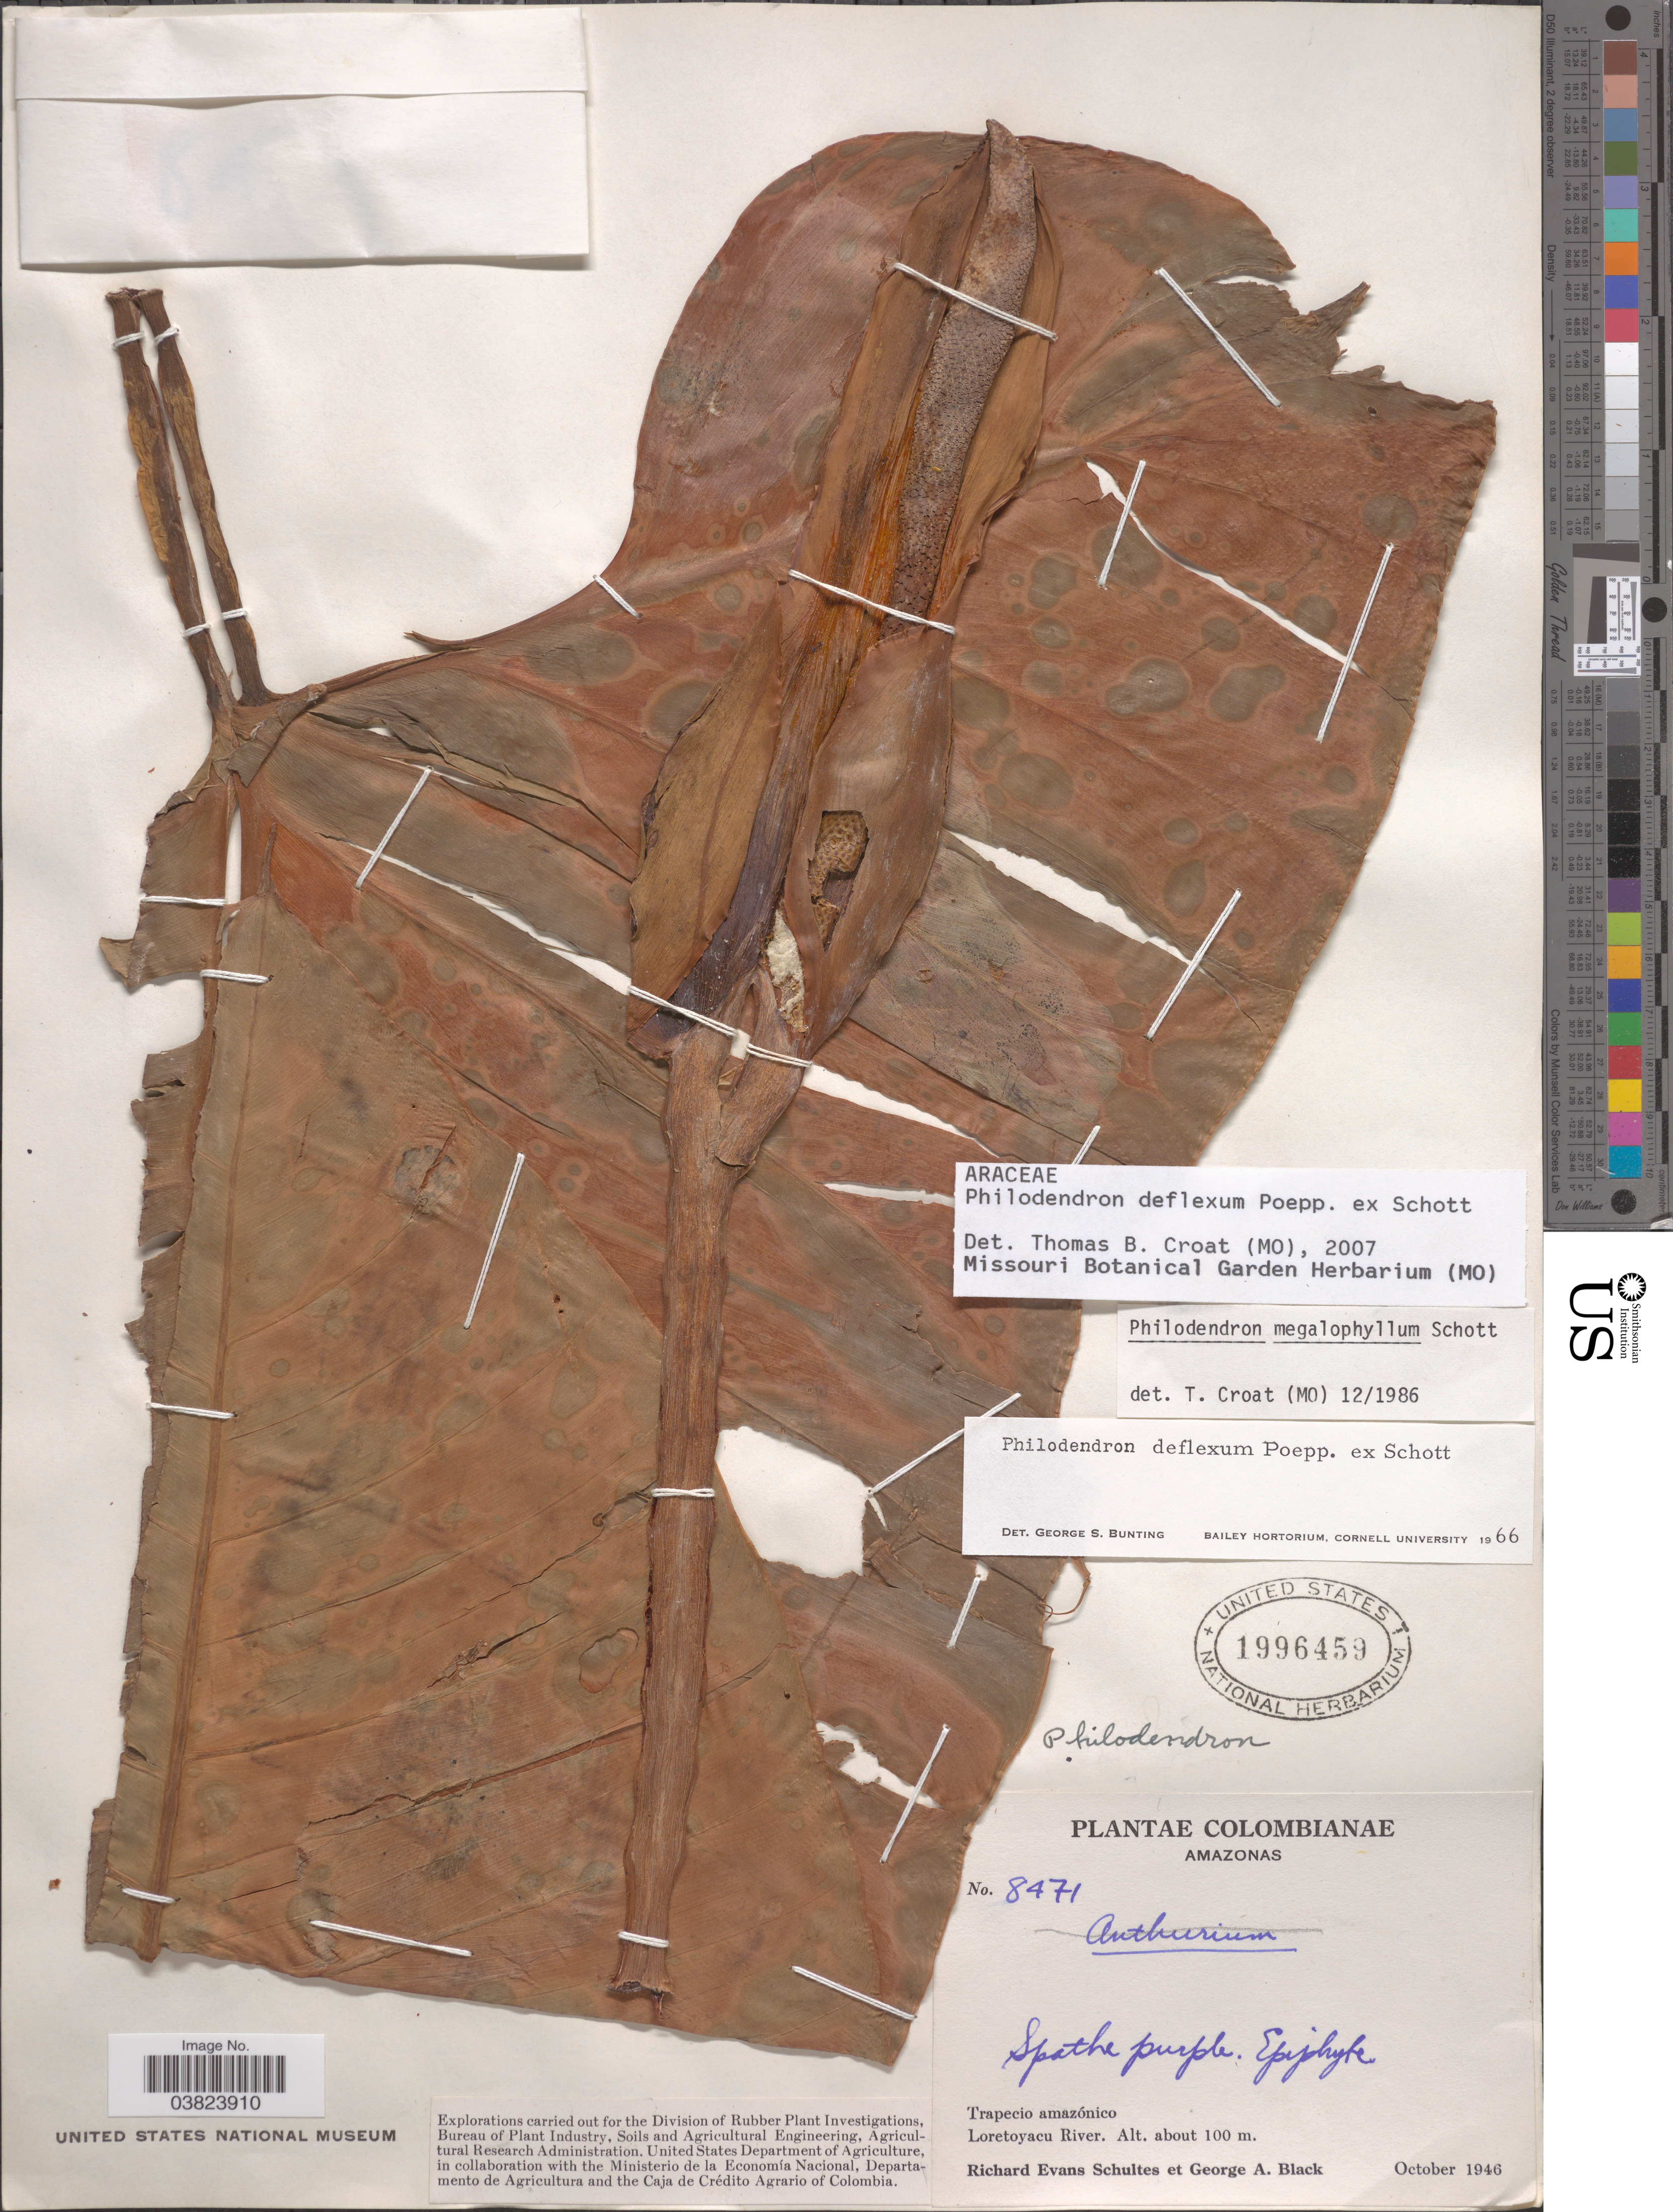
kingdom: Plantae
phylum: Tracheophyta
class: Liliopsida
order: Alismatales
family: Araceae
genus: Philodendron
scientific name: Philodendron deflexum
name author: Poepp. ex Schott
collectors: R. E. Schultes & G. A. Black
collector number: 8471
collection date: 1946-10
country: Colombia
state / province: Amazônas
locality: Trapecio amazónico. Loretoyacu River.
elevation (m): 100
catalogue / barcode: US 1996459